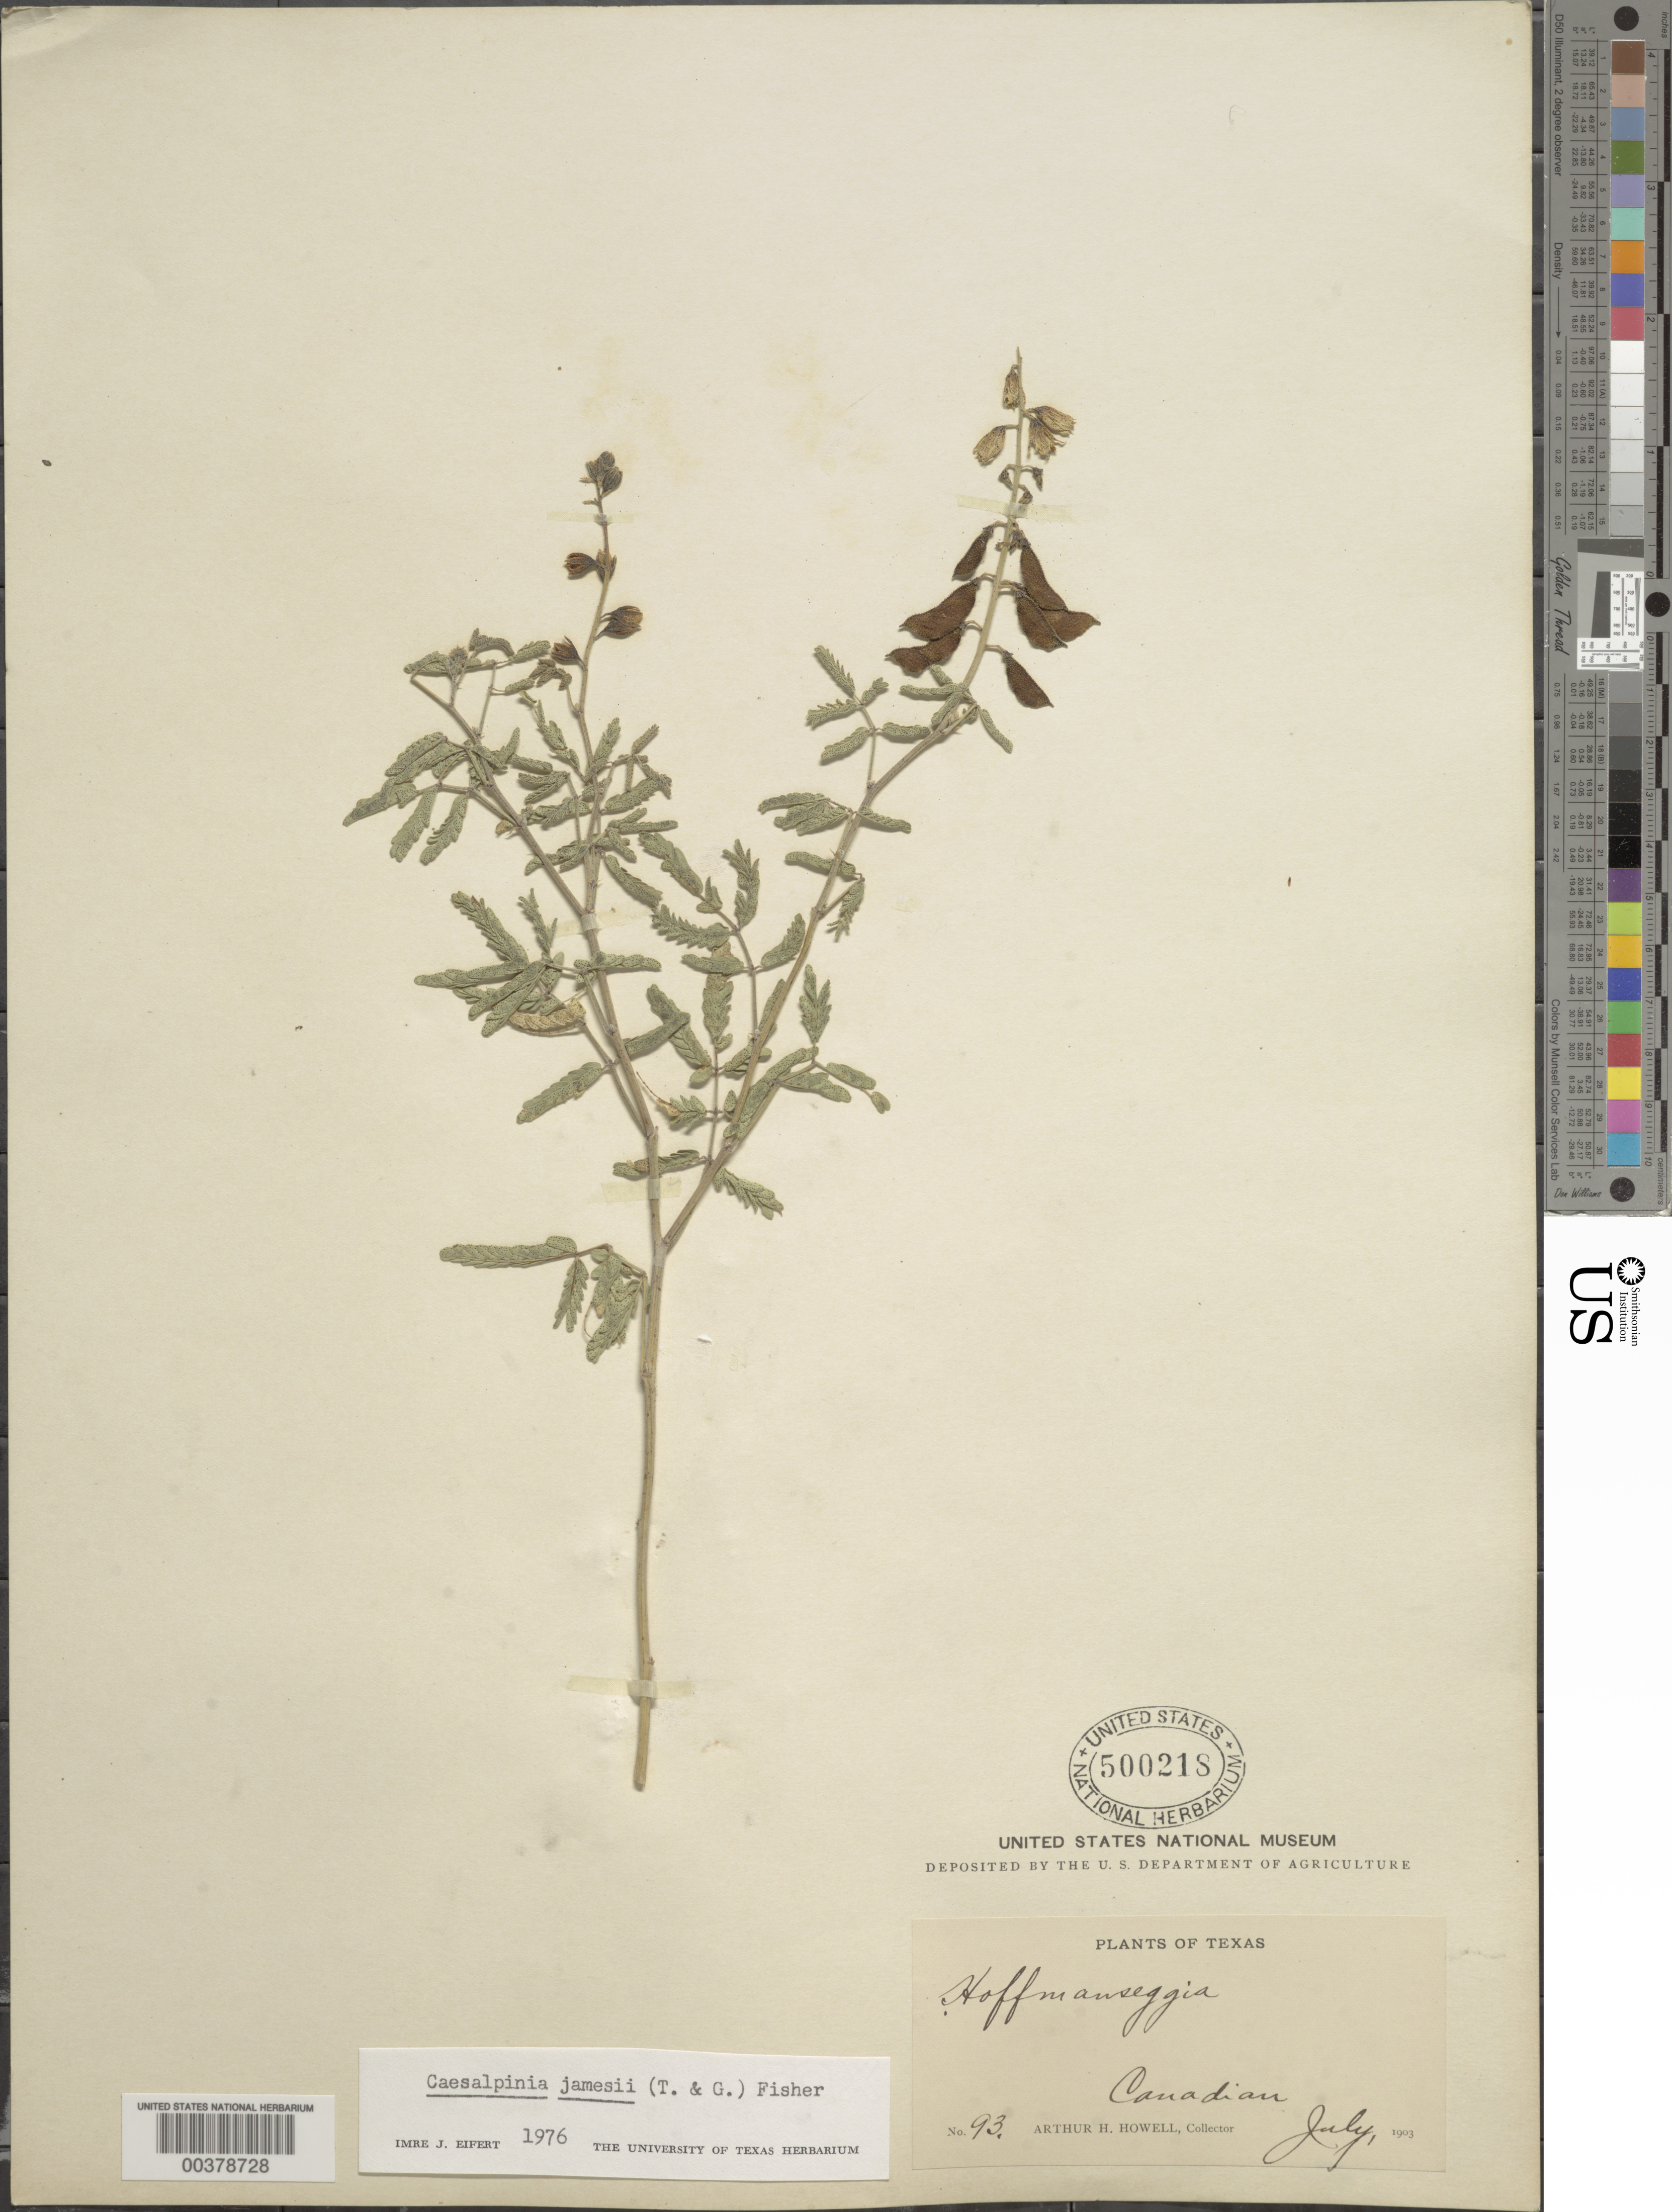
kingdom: Plantae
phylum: Tracheophyta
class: Magnoliopsida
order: Fabales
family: Fabaceae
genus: Pomaria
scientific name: Pomaria jamesii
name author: (Torr. & A. Gray) Walp.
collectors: A. H. Howell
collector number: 93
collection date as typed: Jul 1903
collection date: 1903-07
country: United States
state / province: Texas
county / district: Hemphill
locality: Canadian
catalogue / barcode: US 500218